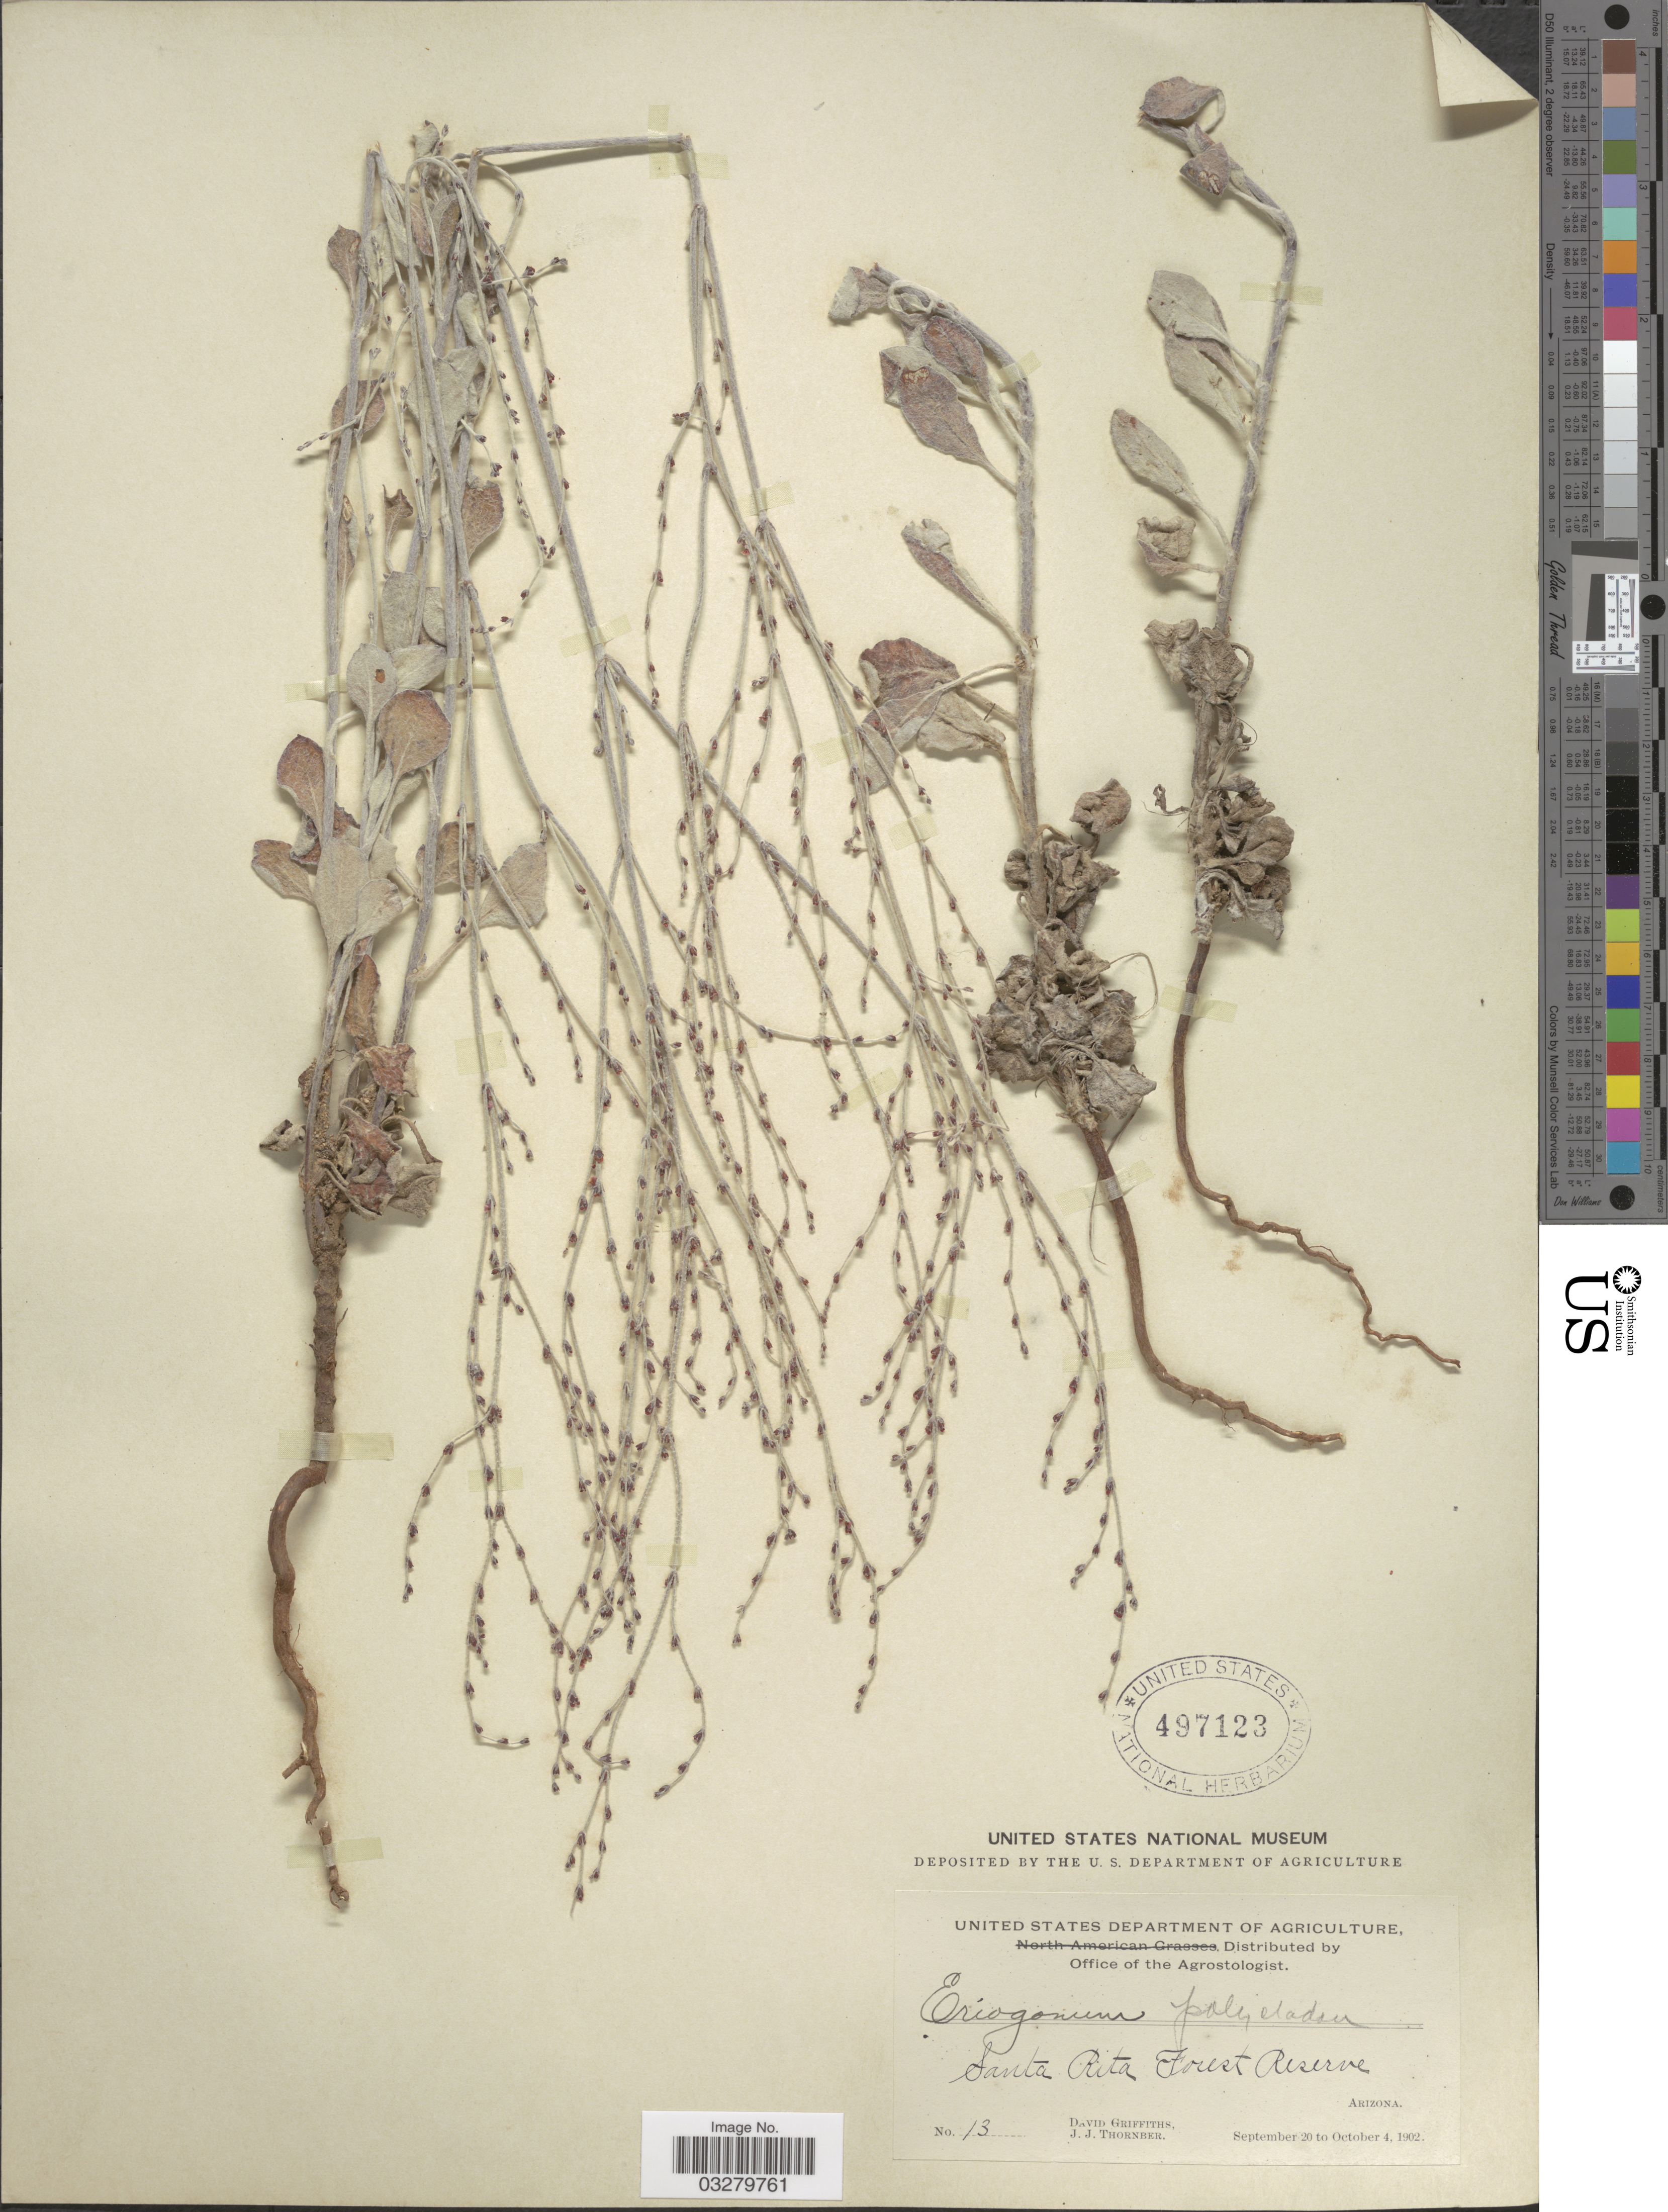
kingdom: Plantae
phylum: Tracheophyta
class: Magnoliopsida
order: Caryophyllales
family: Polygonaceae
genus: Eriogonum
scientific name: Eriogonum polycladon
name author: Benth.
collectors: D. Griffiths & J. Thornber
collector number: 13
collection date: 1902-09-20/1902-10-04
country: United States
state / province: Arizona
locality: Santa Rita Forest Reserve.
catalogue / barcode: US 497123